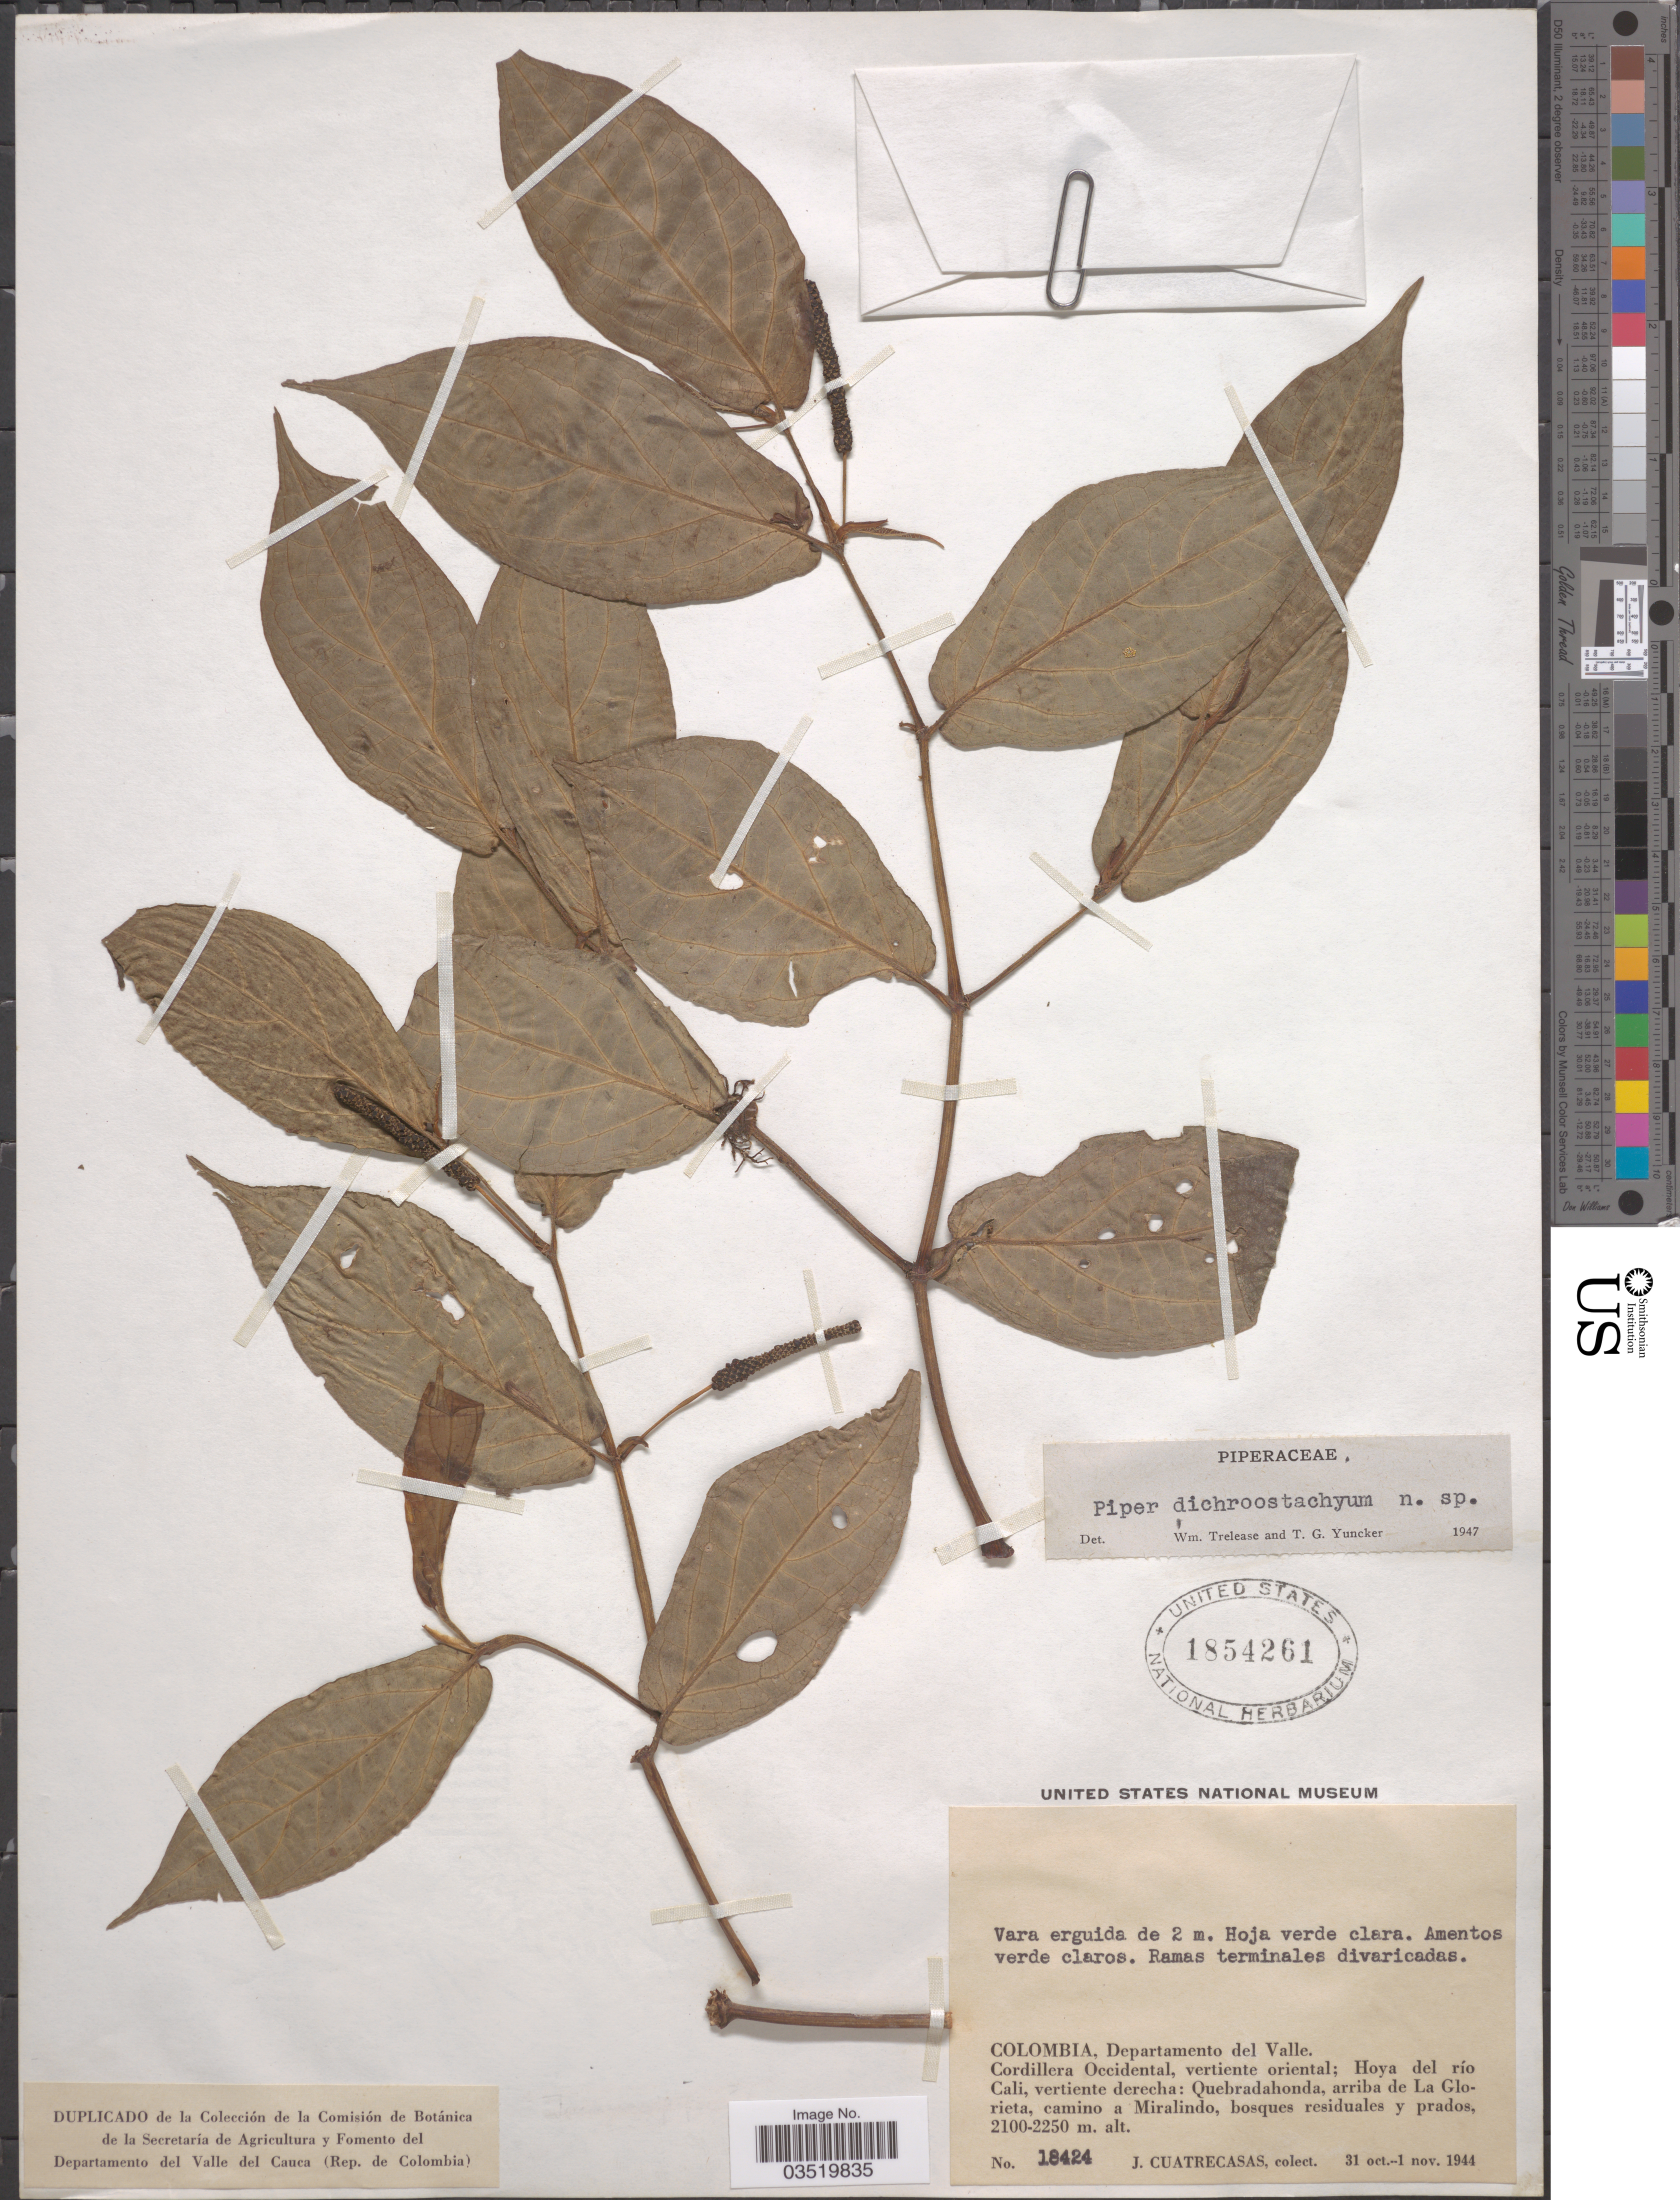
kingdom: Plantae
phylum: Tracheophyta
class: Magnoliopsida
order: Piperales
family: Piperaceae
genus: Piper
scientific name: Piper dichroostachyum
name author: Trel. & Yunck.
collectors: J. Cuatrecasas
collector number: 18424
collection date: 1944-10-31/1944-11-01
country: Colombia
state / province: Valle del Cauca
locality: Departamento del Valle. Cordillera Occidental, vertiente oriental; Hoya del río Cali, vertiente derecha: Quebradahonda, arriba de La Glorieta, camino a Miralindo.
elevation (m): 2100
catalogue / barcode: US 1854261